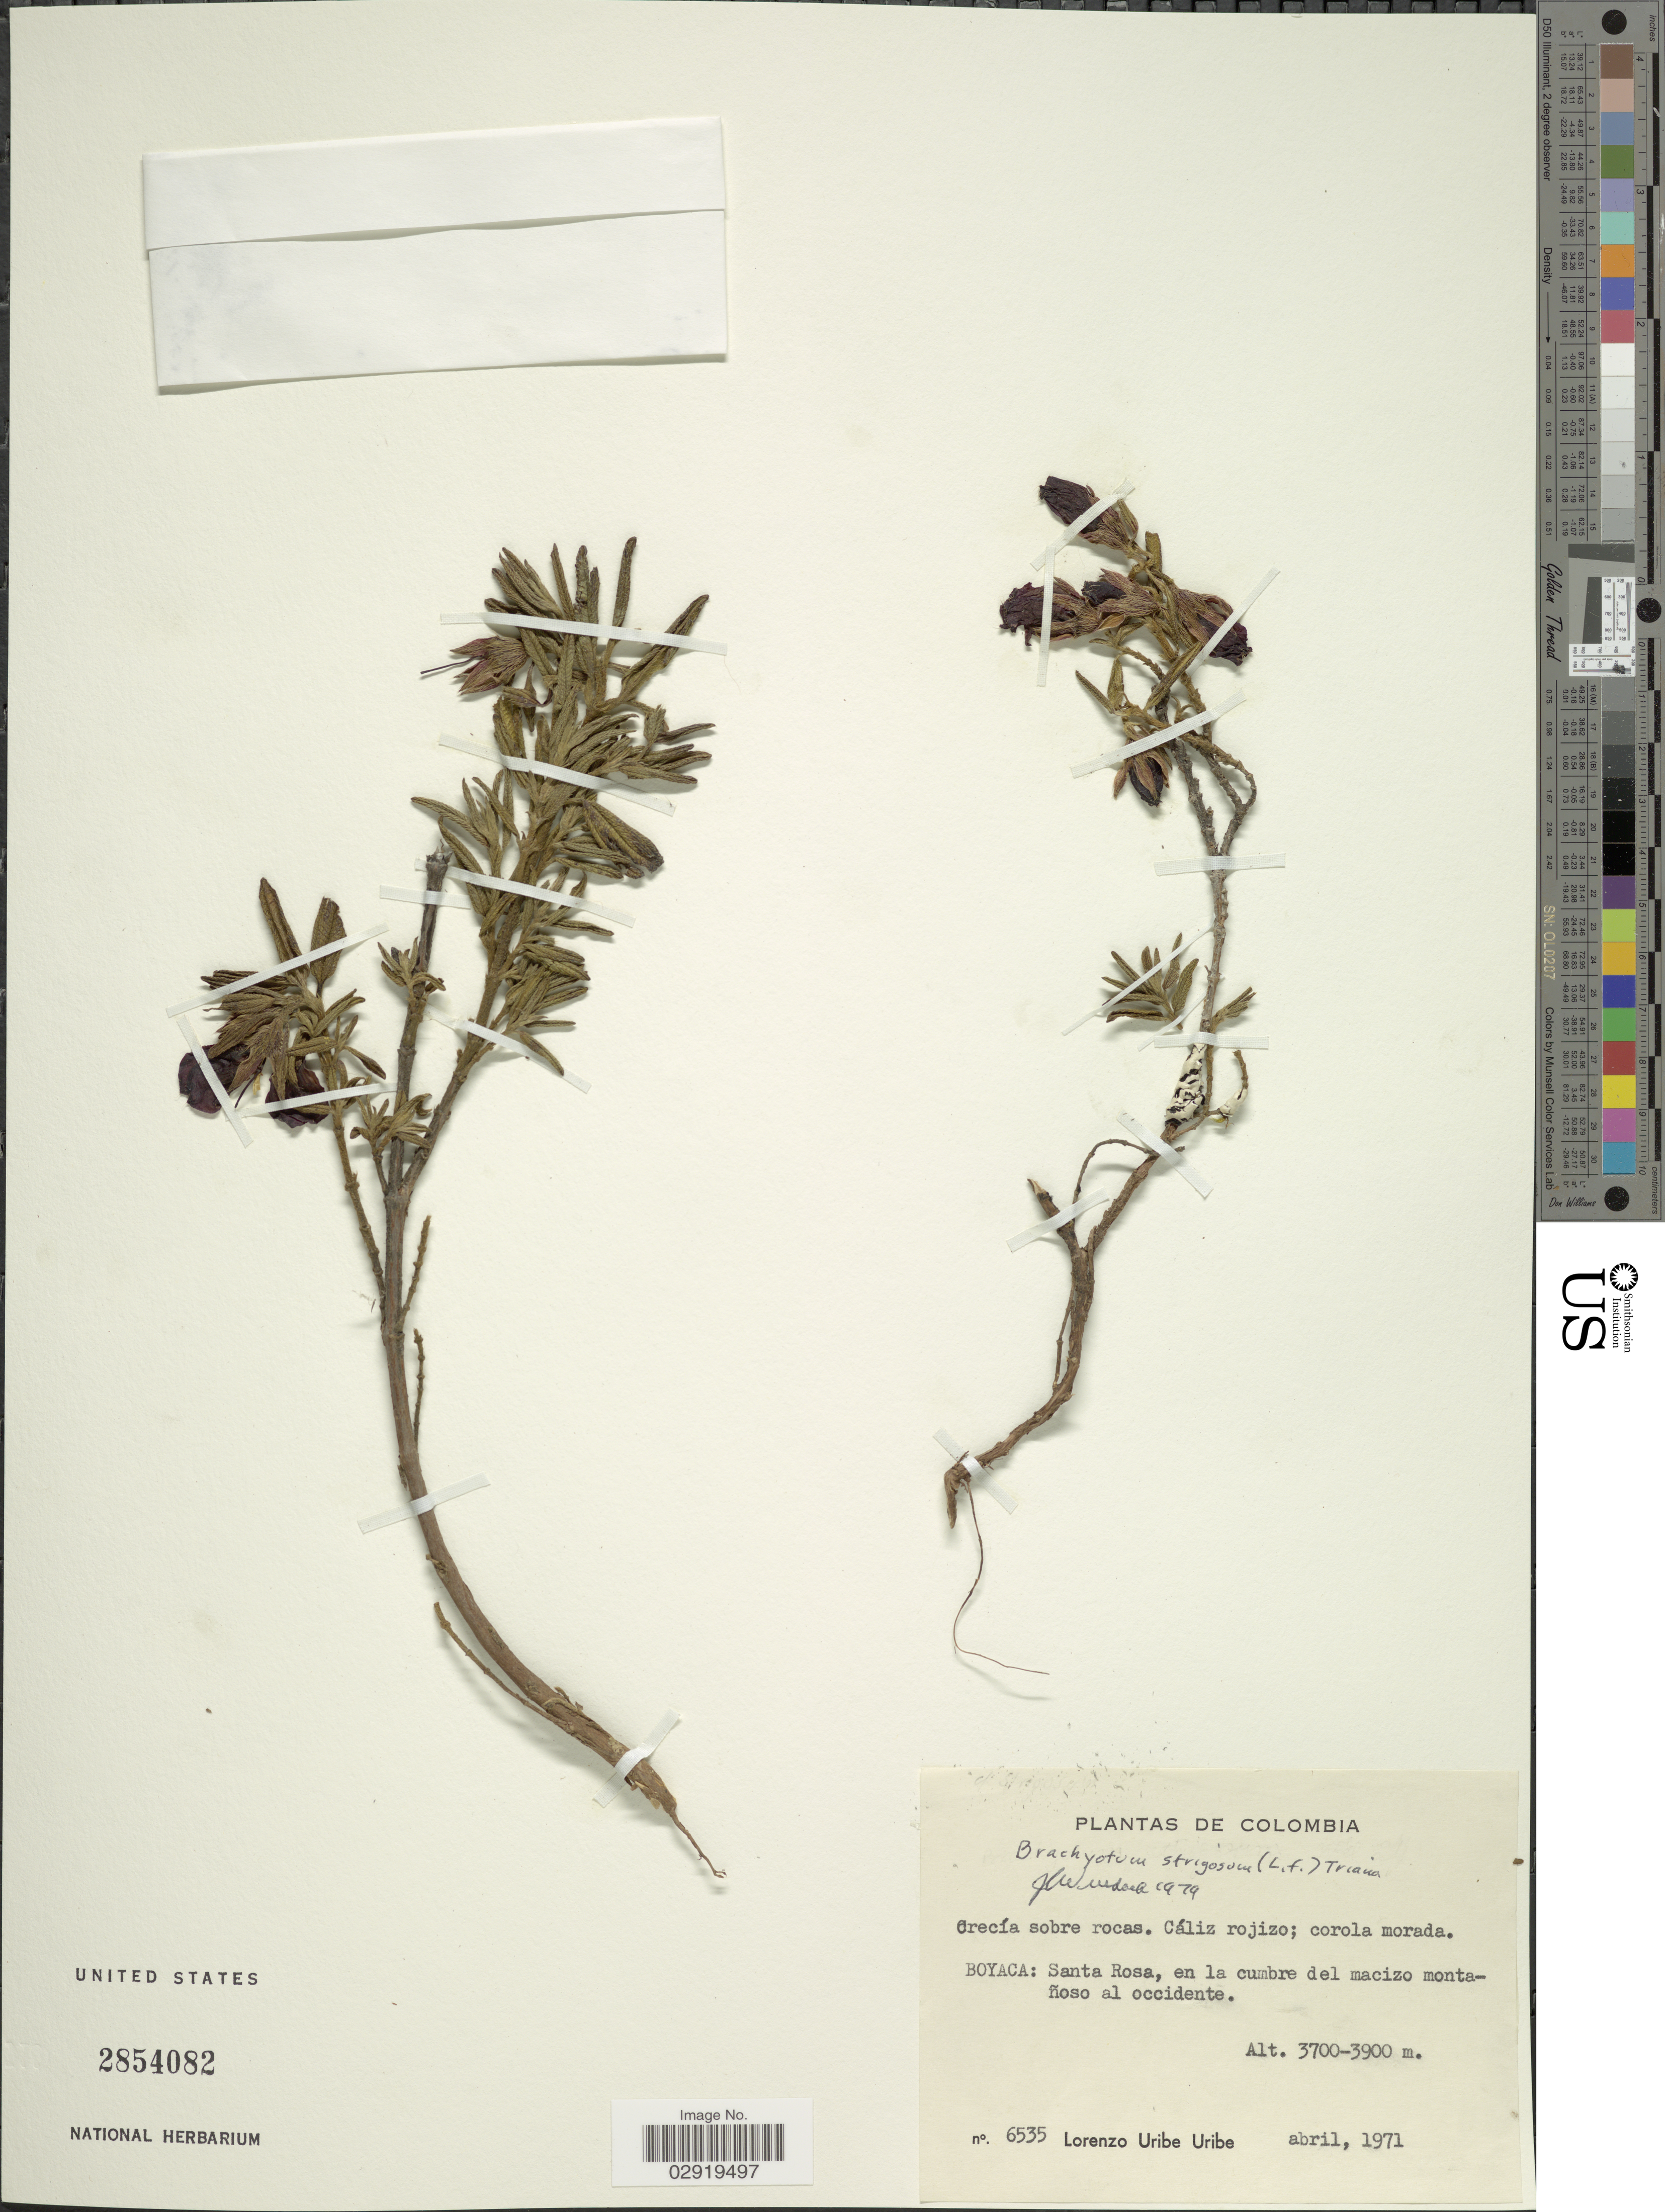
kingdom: Plantae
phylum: Tracheophyta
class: Magnoliopsida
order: Myrtales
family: Melastomataceae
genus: Brachyotum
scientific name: Brachyotum strigosum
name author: (L. f.) Triana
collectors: L. Uribe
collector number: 6535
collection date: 1971-04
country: Colombia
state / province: Boyacá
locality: Santa Rosa, en la cumbre del macizo montañoso al occidente.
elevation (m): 3700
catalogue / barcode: US 2854082